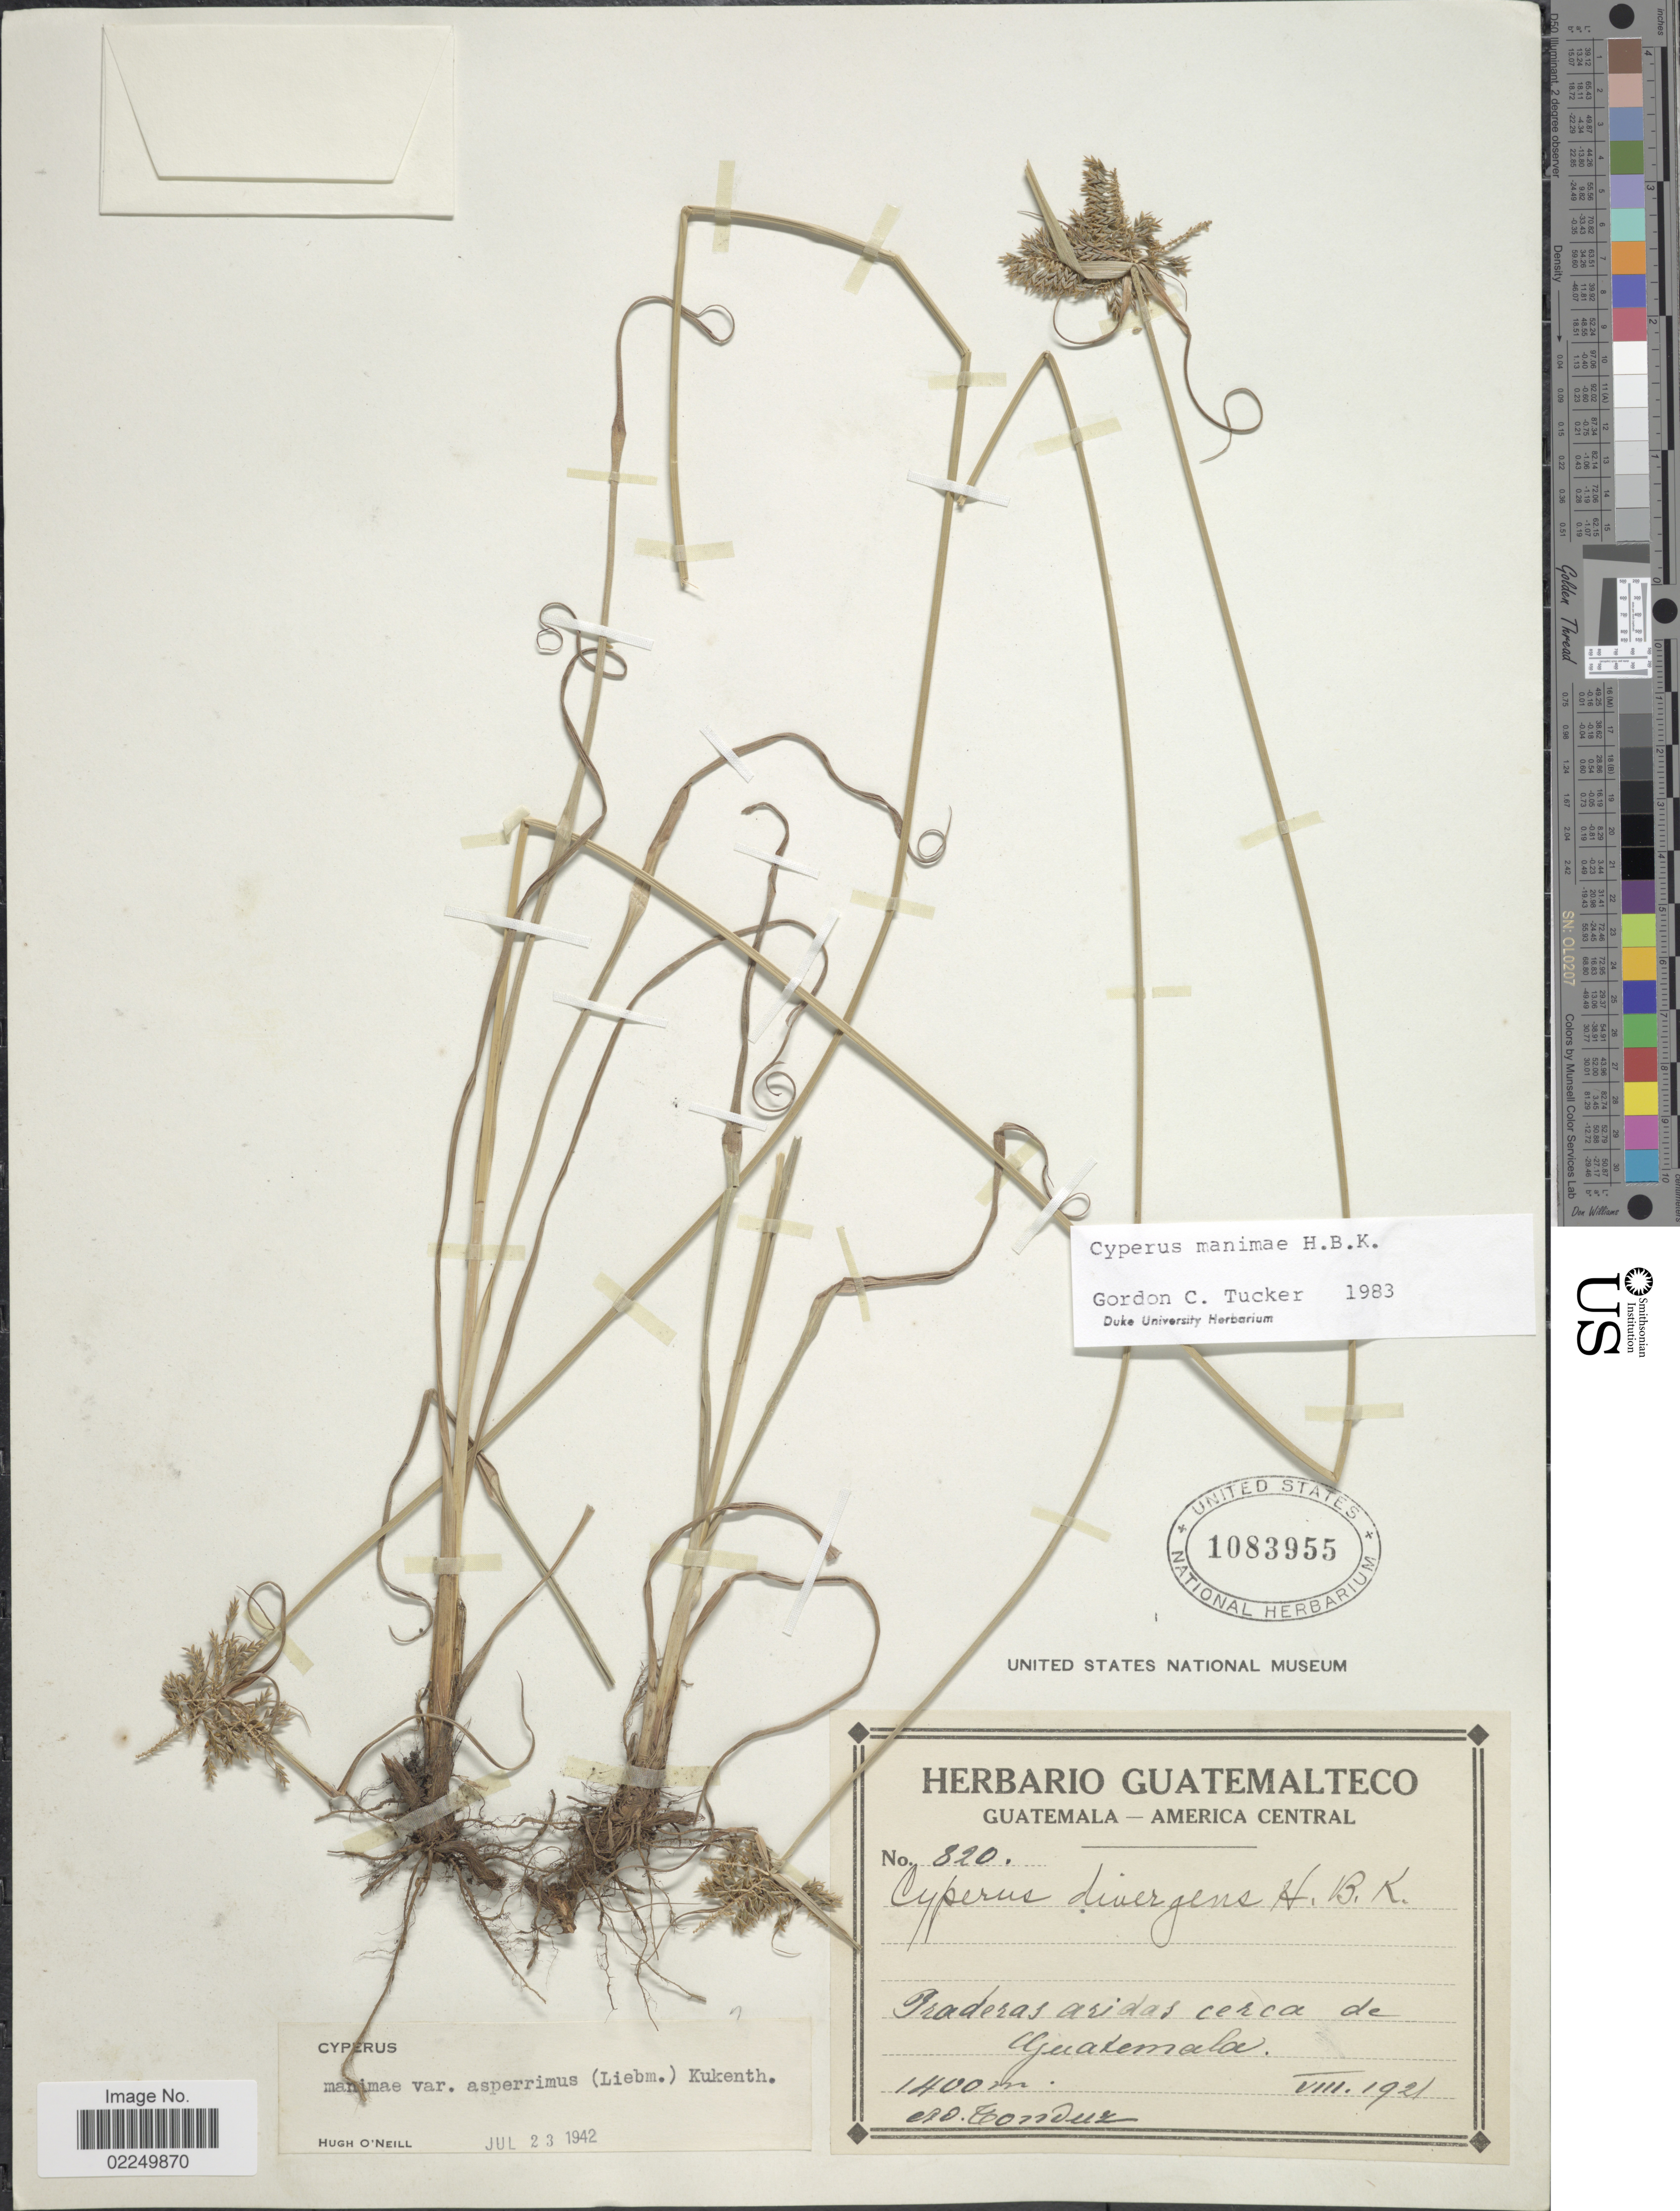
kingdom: Plantae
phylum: Tracheophyta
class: Liliopsida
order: Poales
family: Cyperaceae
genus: Cyperus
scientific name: Cyperus manimae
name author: Kunth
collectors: A. Tonduz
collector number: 820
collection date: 1921-08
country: Guatemala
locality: Praderas aridas cerca de Guatemala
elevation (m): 1400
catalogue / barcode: US 1083955